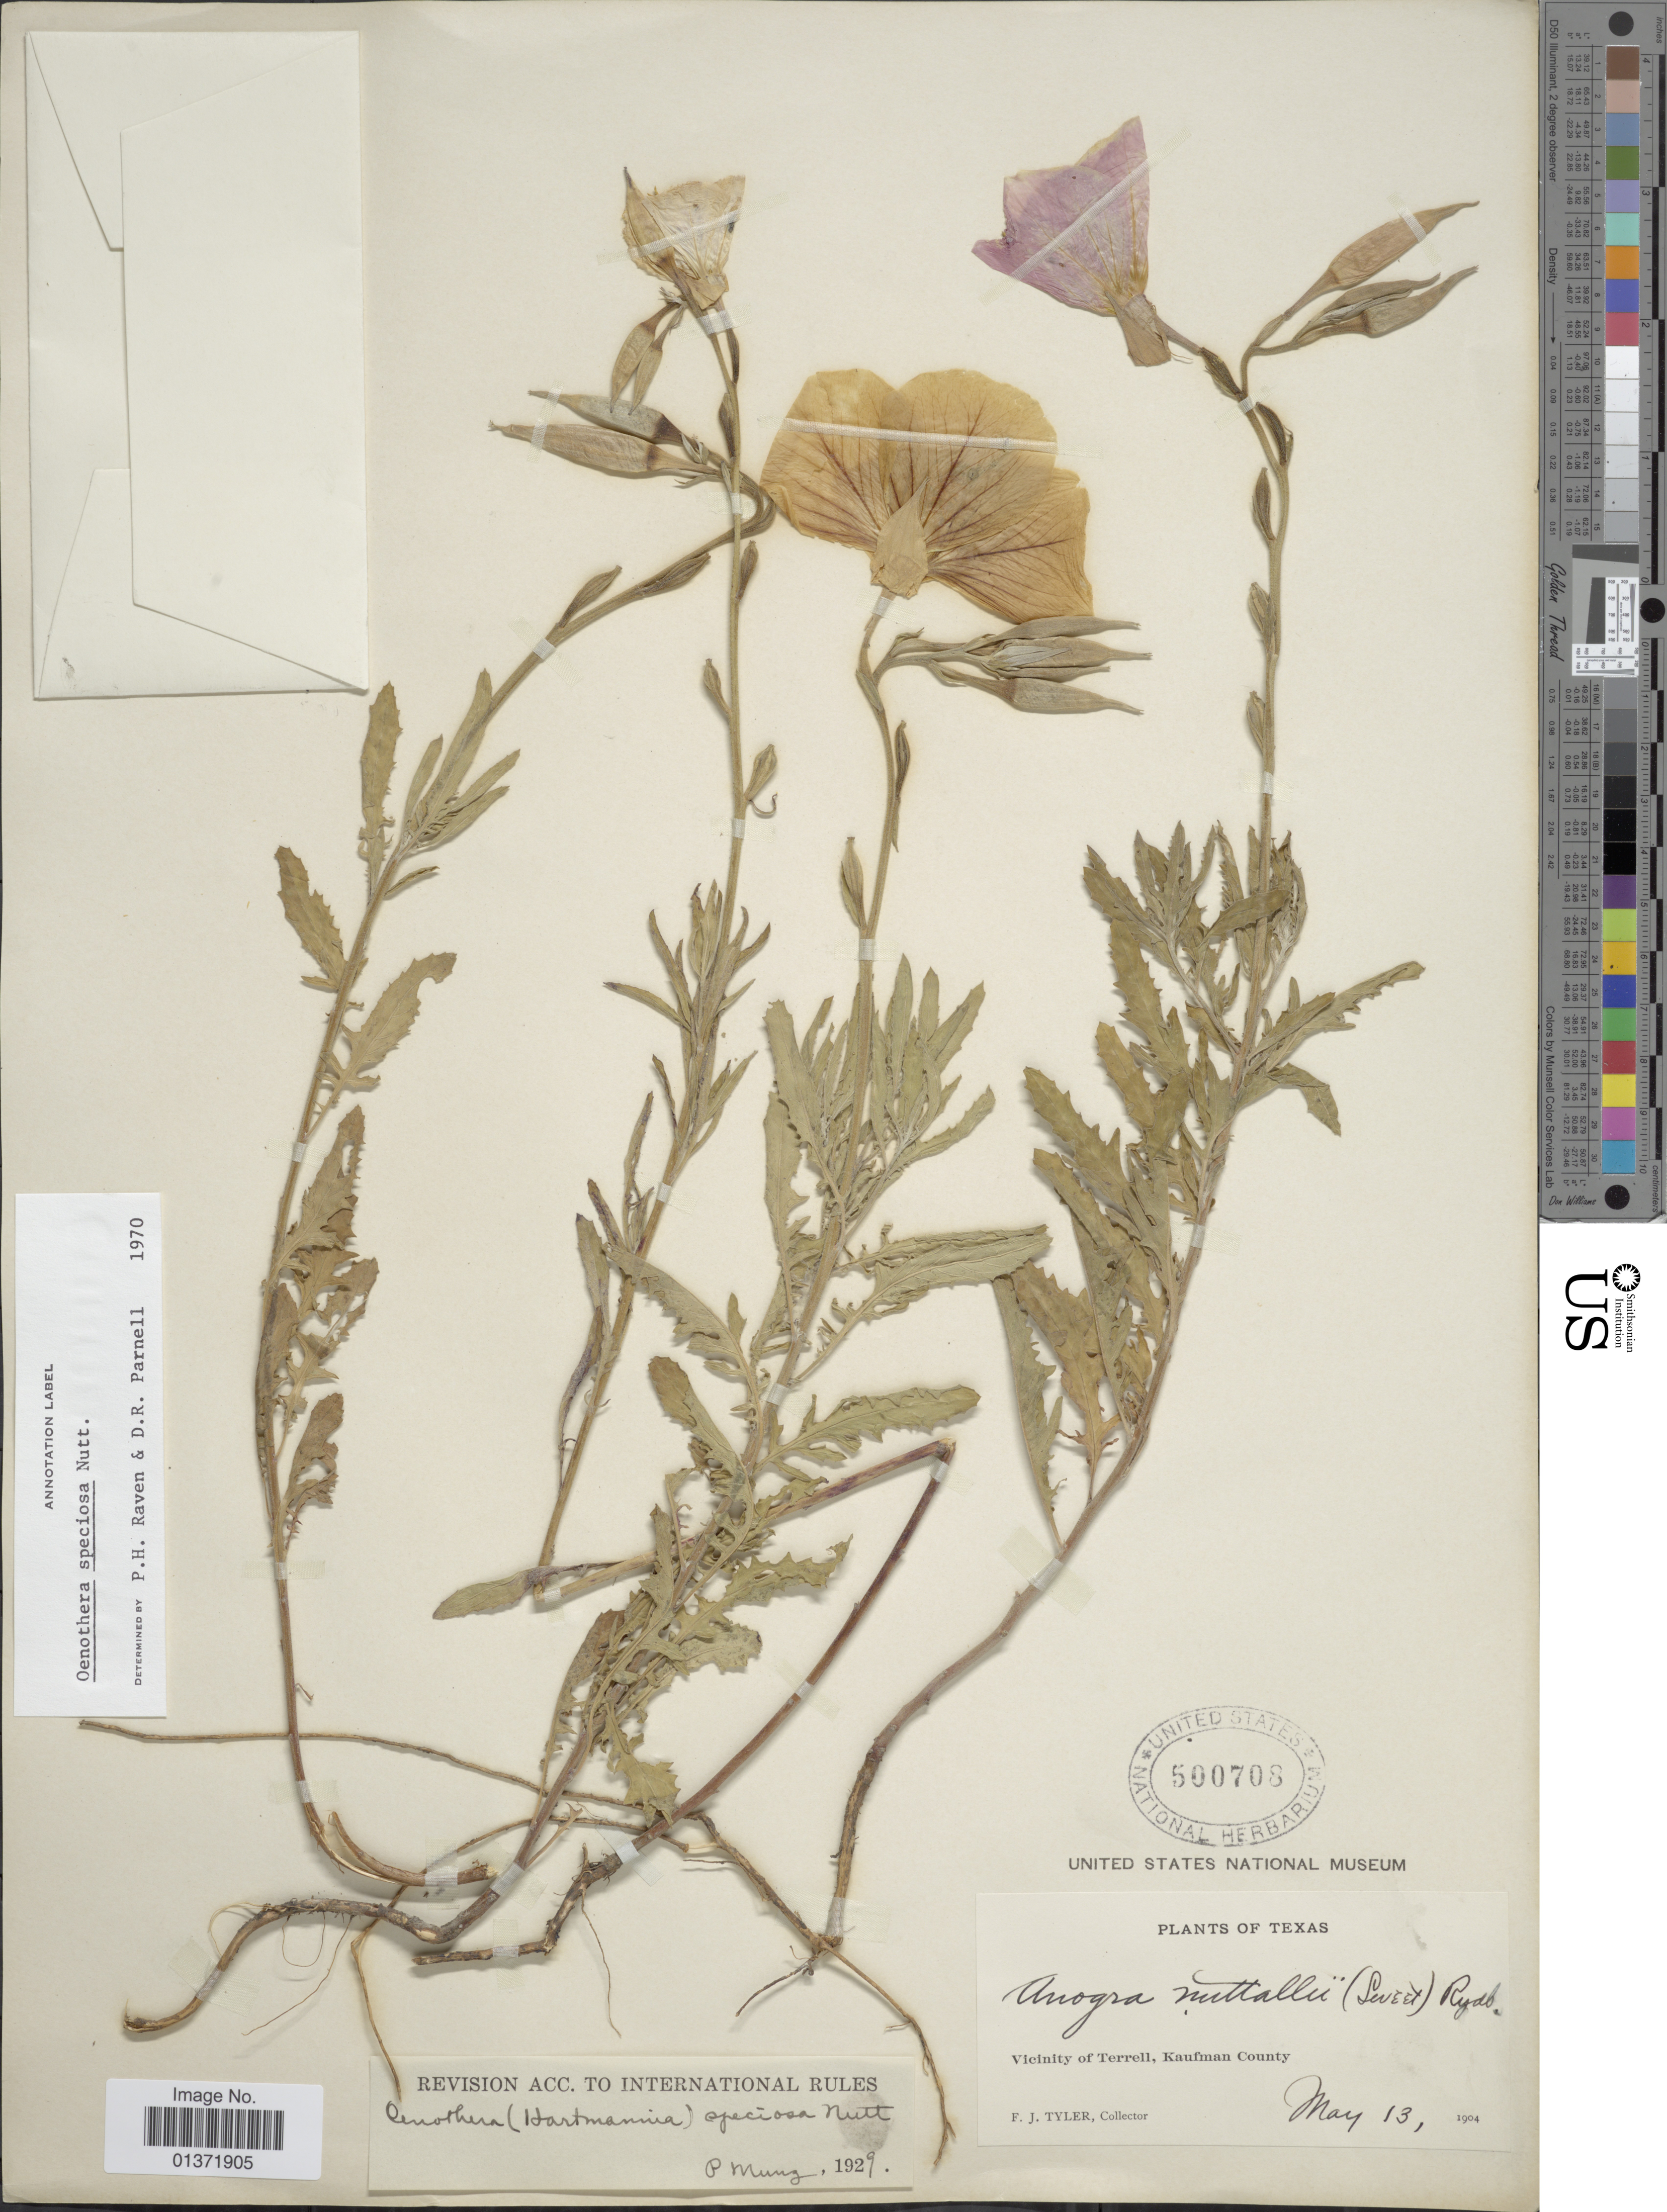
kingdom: Plantae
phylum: Tracheophyta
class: Magnoliopsida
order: Myrtales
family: Onagraceae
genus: Oenothera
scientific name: Oenothera speciosa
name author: Nutt.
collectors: F. Tyler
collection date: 1904-05-13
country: United States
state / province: Texas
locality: Vicinity of Terrell, Kaufman County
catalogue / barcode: US 500708